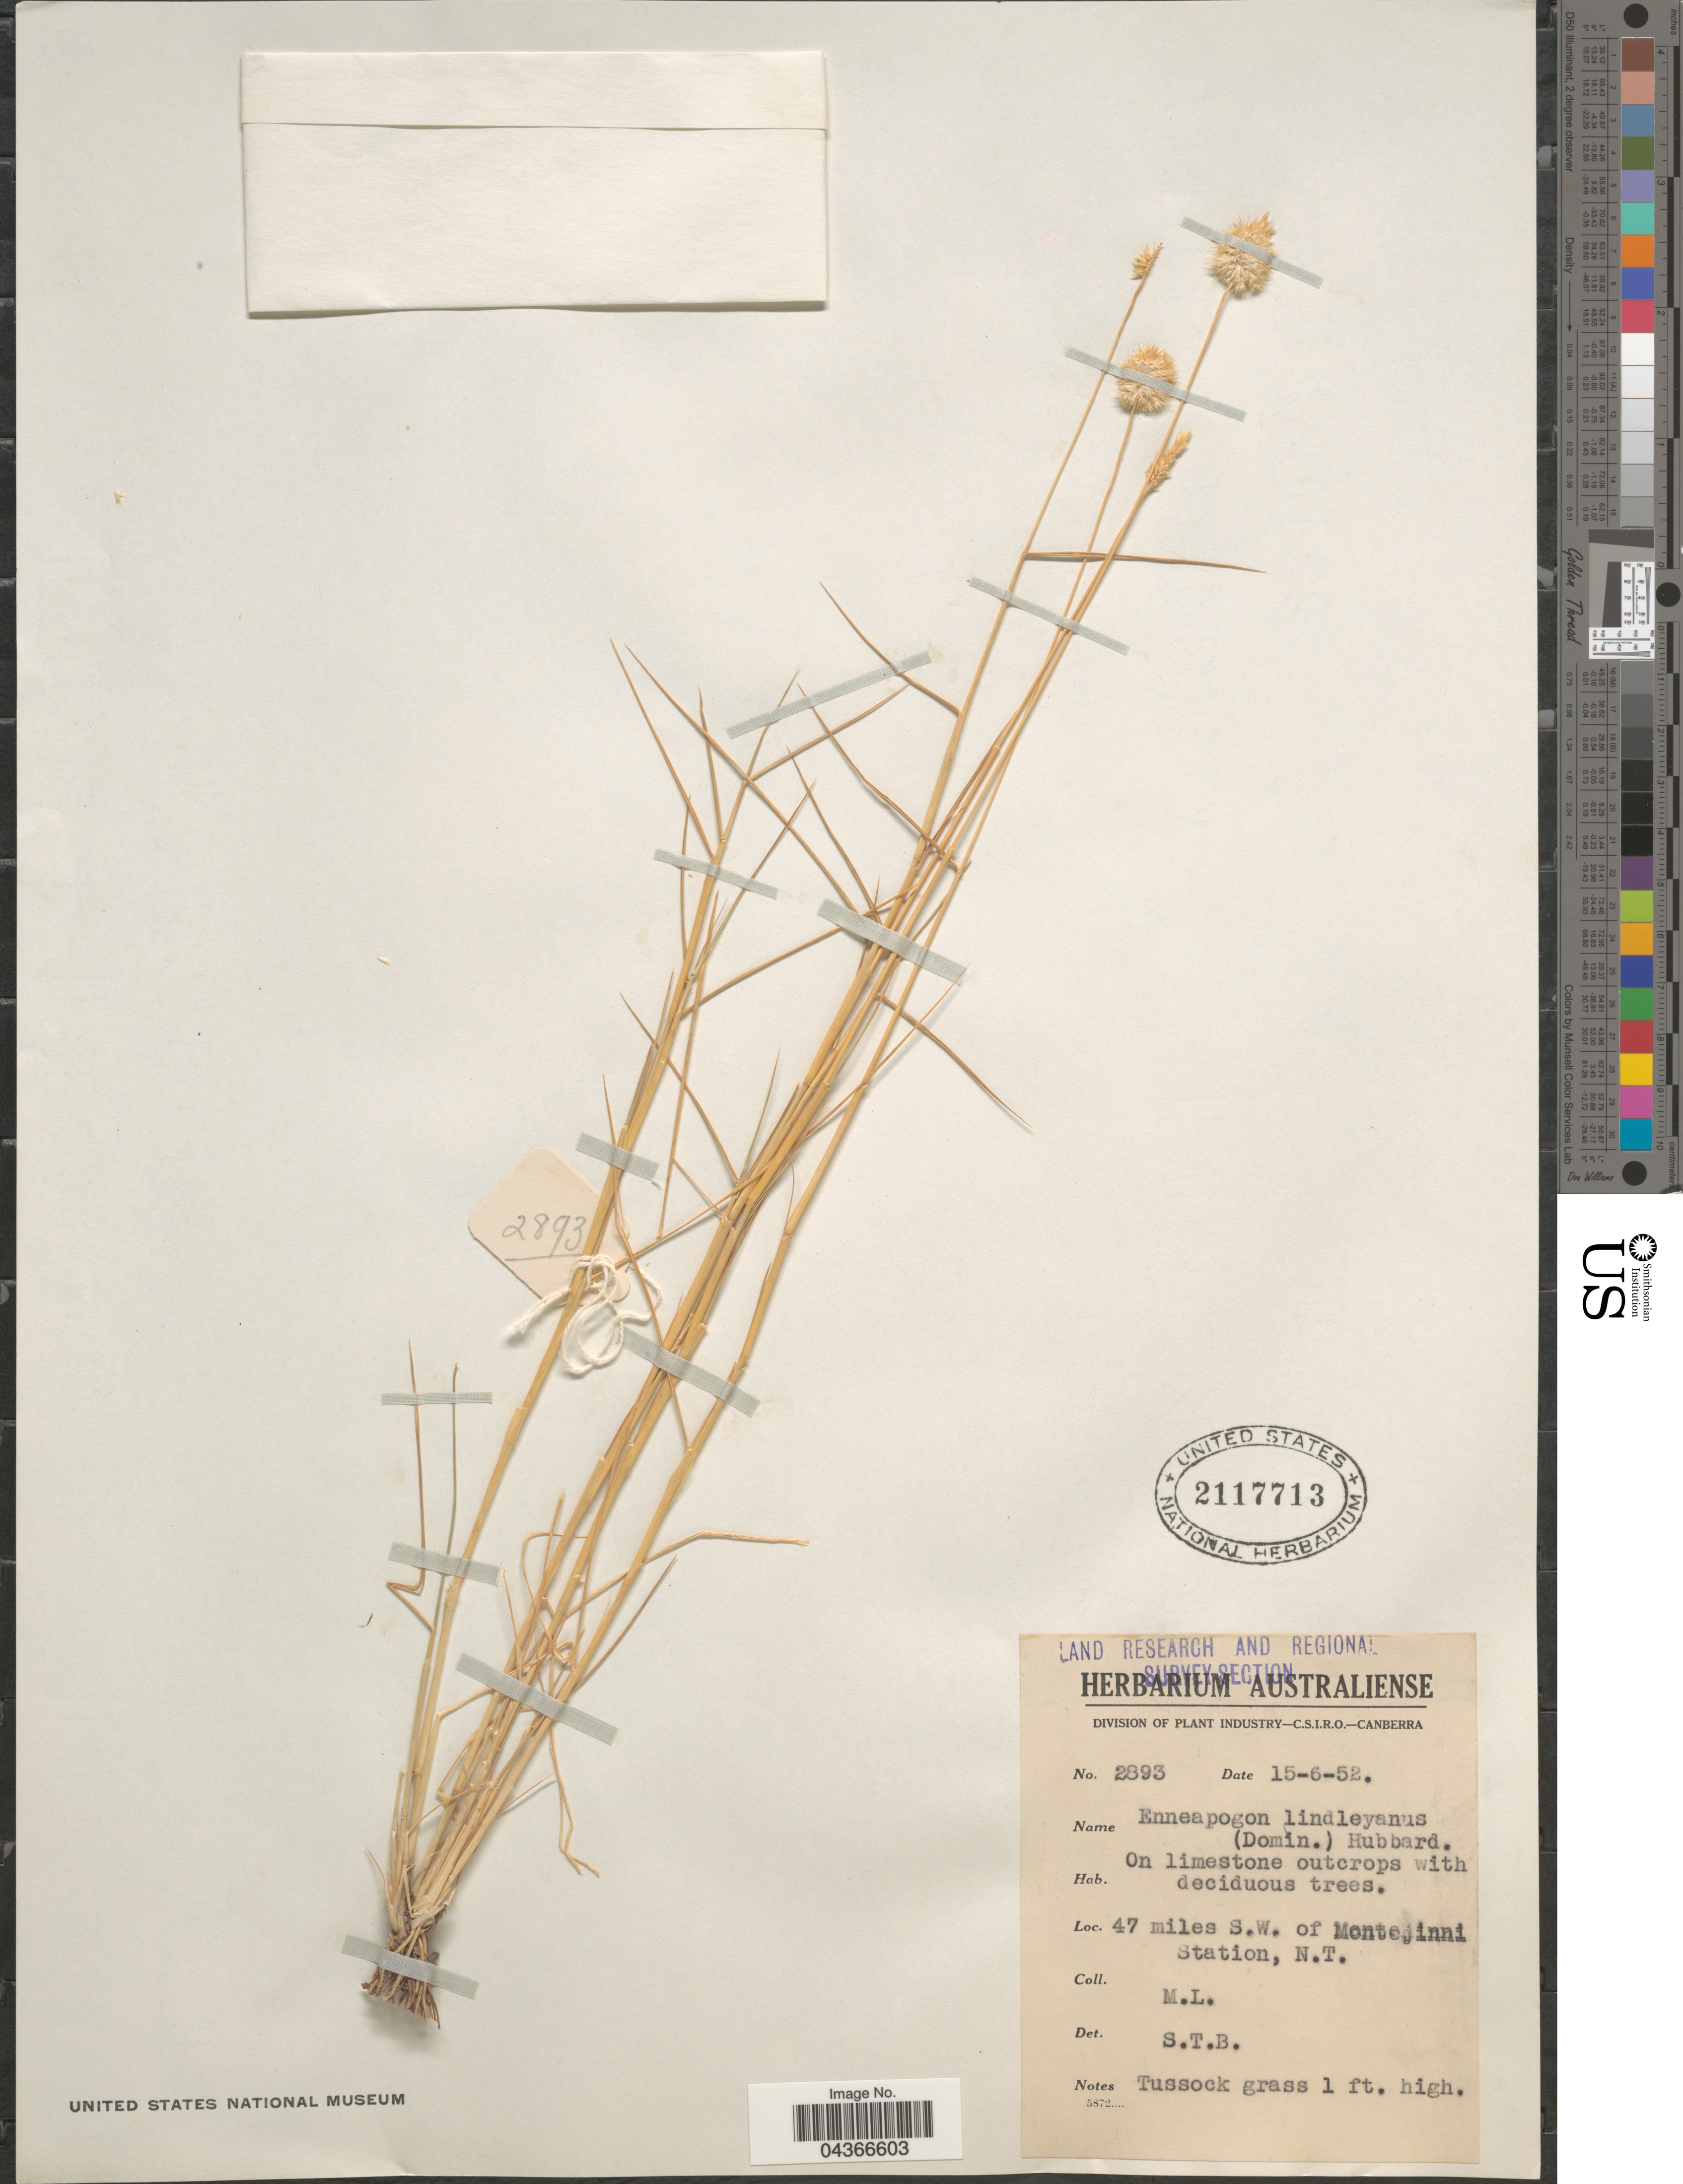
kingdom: Plantae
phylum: Tracheophyta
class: Liliopsida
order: Poales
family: Poaceae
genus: Enneapogon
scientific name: Enneapogon lindleyanus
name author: (Domin) C.E. Hubb.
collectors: M. L.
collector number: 2893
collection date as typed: Transcribed d/m/y: 15/6/52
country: Australia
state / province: Northern Territory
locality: Land Research and Regional Survey Section. 47 miles S.W. of Montejinni Station.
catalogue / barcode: US 2117713